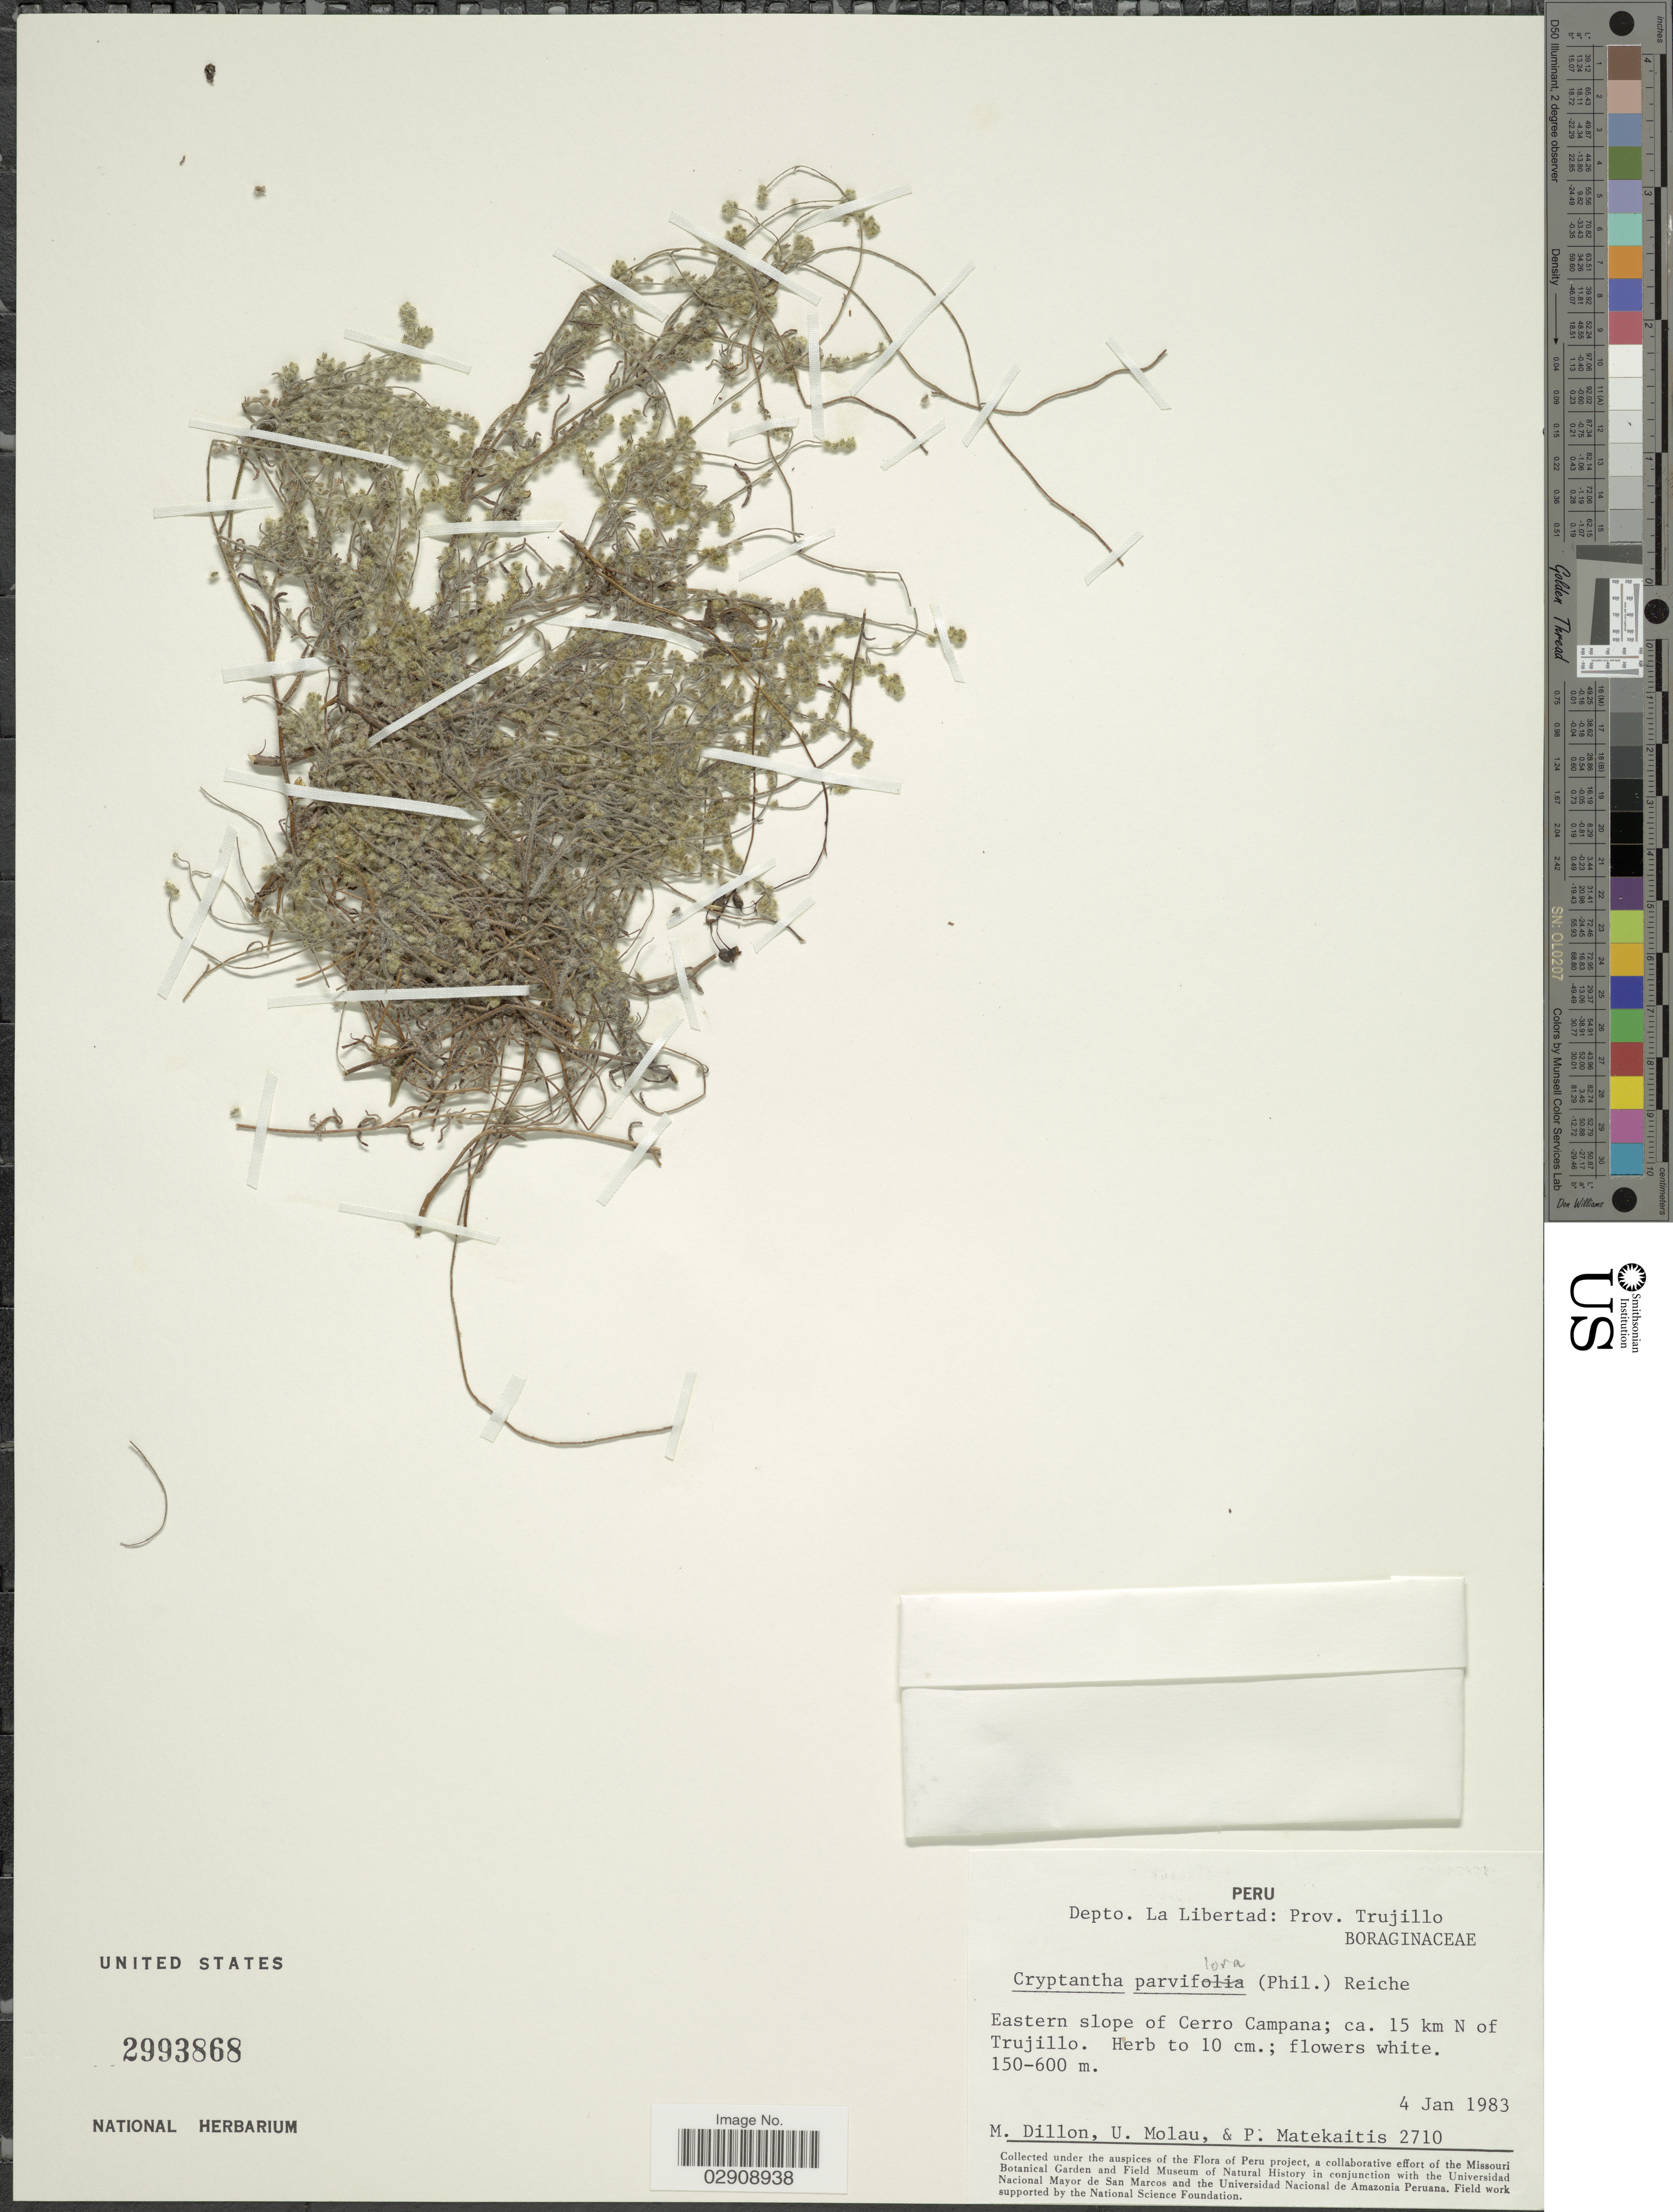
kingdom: Plantae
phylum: Tracheophyta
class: Magnoliopsida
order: Boraginales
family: Boraginaceae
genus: Johnstonella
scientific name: Johnstonella parviflora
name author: (Phil.) Hasenstab & M.G. Simpson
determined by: Moroni, Pablo, (SI), Instituto de Botanica Darwinion (ARGENTINA)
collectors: M. O. Dillon, U. Molau & P. Matekaitis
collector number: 2710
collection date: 1983-01-04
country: Peru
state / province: La Libertad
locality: Eastern slope of Cerro Campana; ca. 15 km N of Trujillo. Depto. La Libertad: Prov. Trujillo.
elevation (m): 150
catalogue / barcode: US 2993868